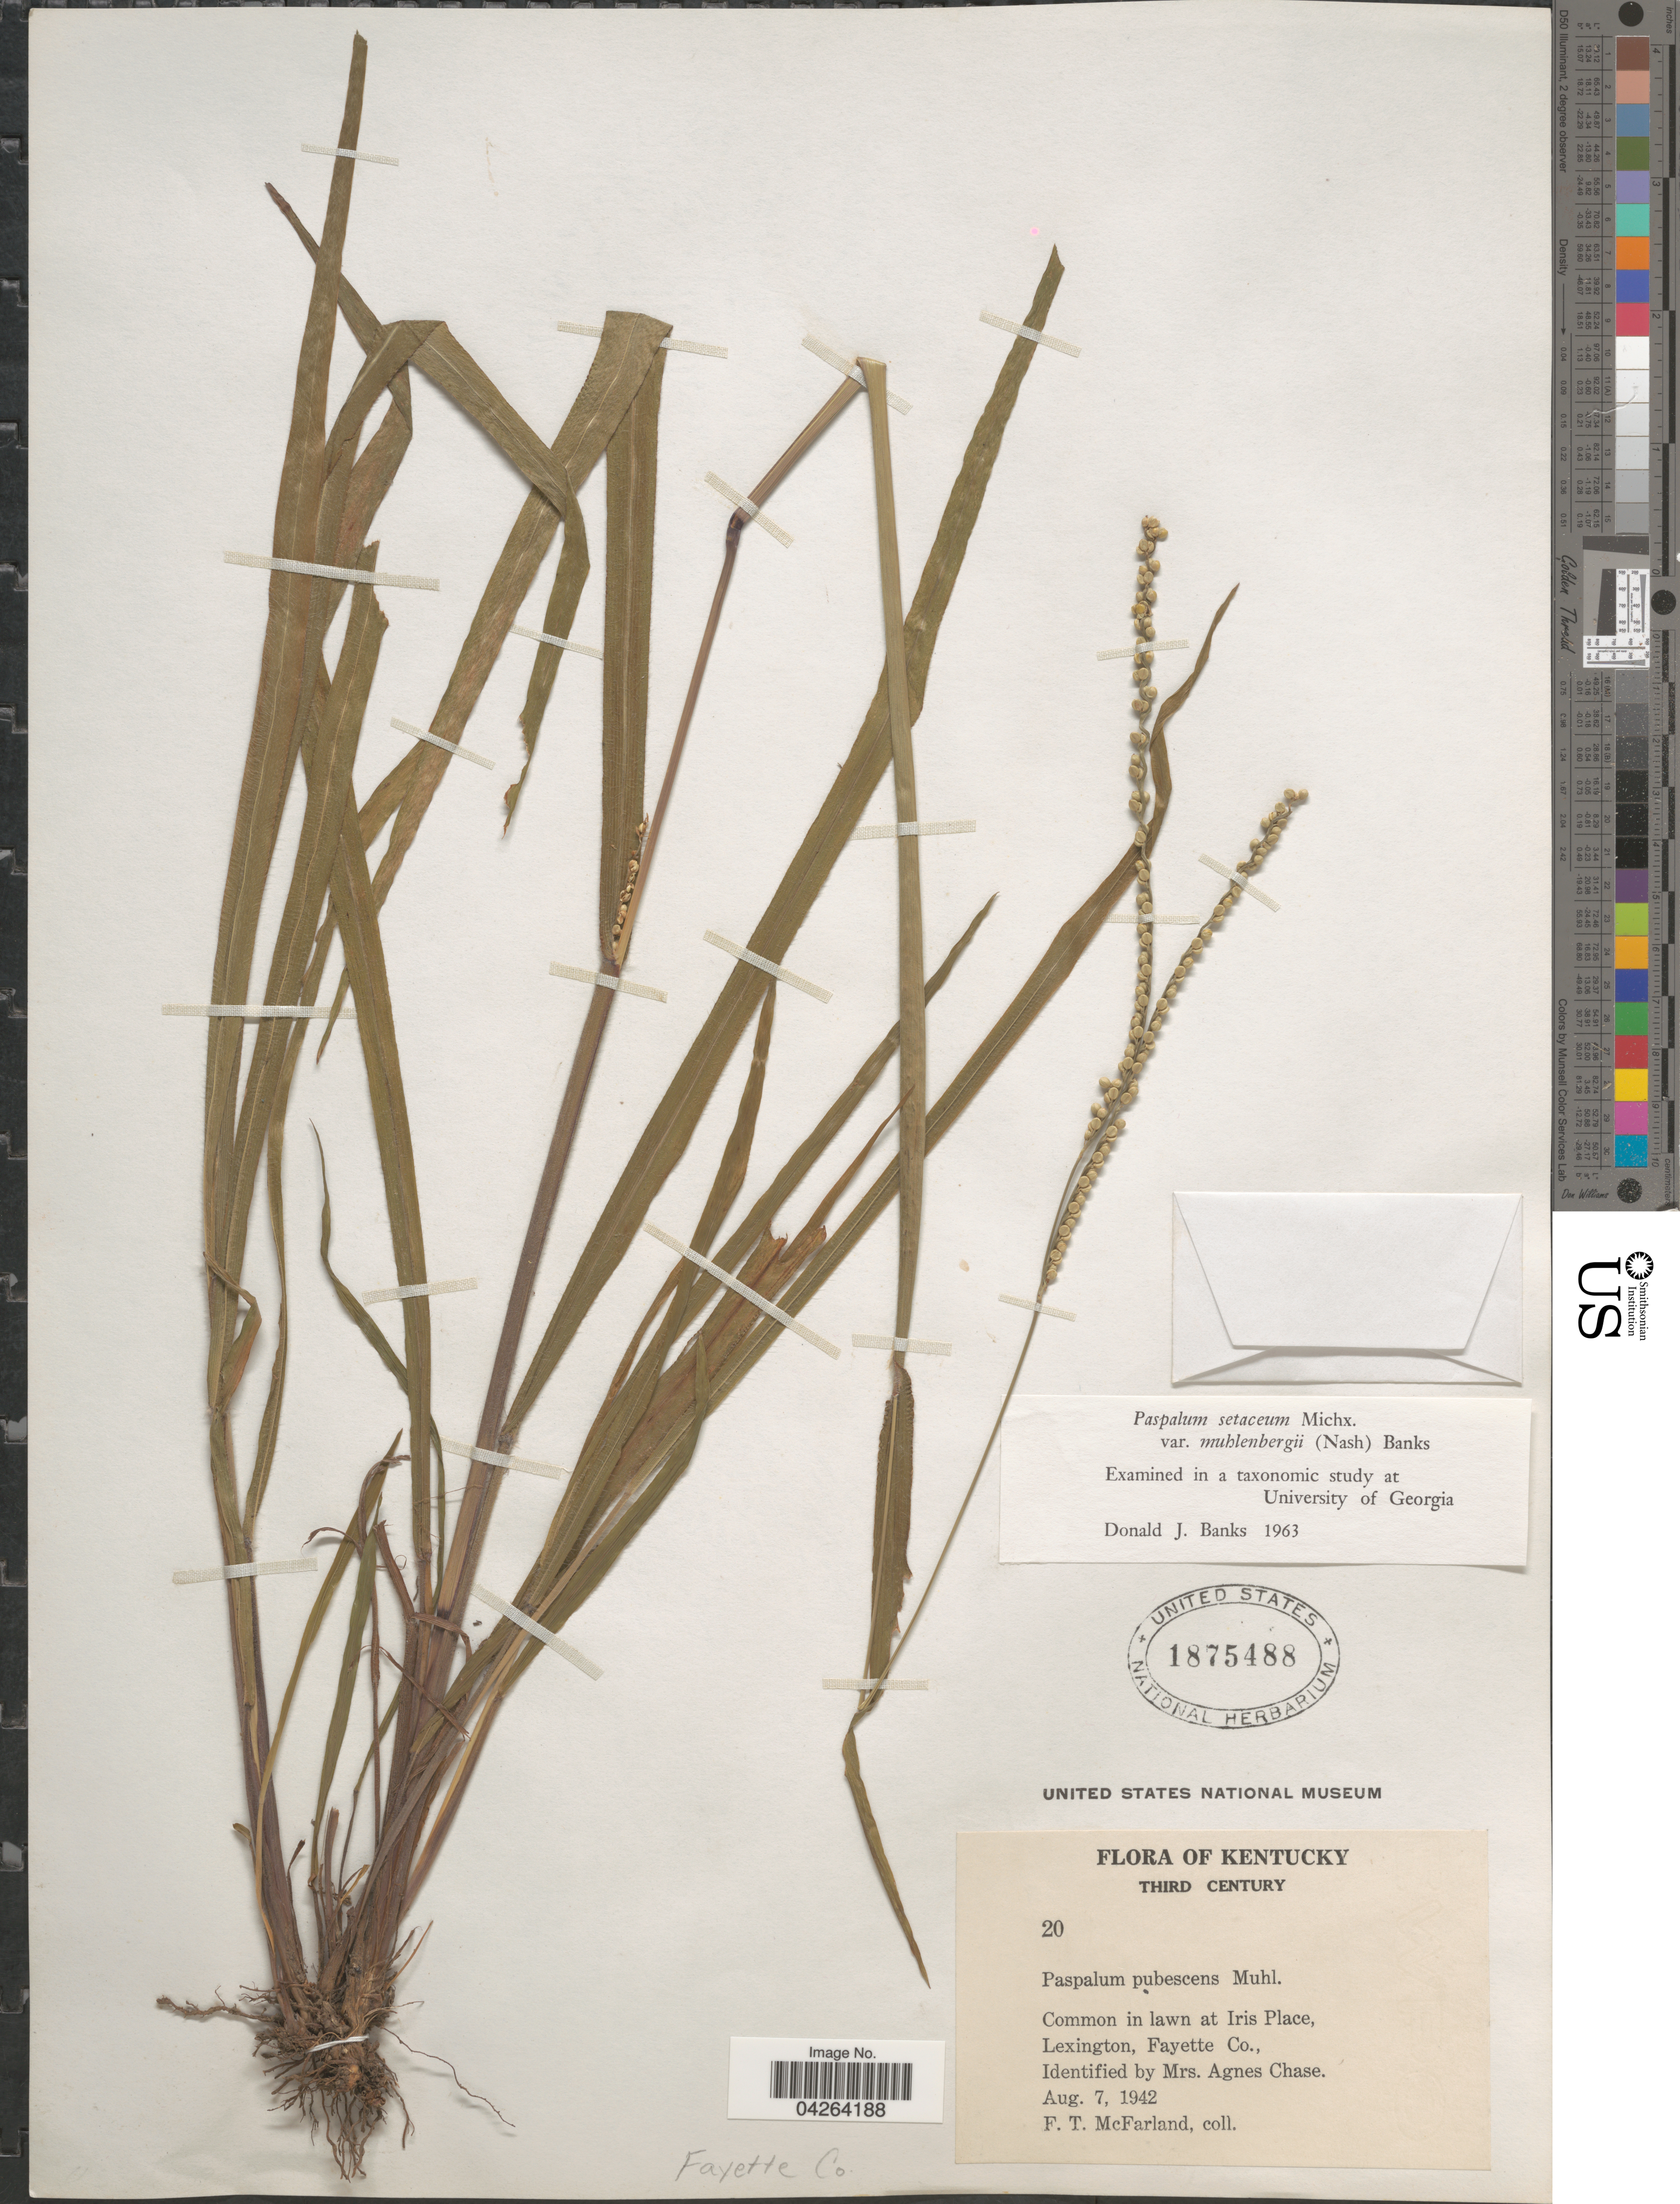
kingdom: Plantae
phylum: Tracheophyta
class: Liliopsida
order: Poales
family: Poaceae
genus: Paspalum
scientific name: Paspalum setaceum var. muhlenbergii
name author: (Nash) D.J. Banks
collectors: F. McFarland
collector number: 20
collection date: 1942-08-07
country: United States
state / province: Kentucky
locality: Third Century. Common in lawn at Iris Place, Lexington, Fayette Co.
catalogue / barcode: US 1875488